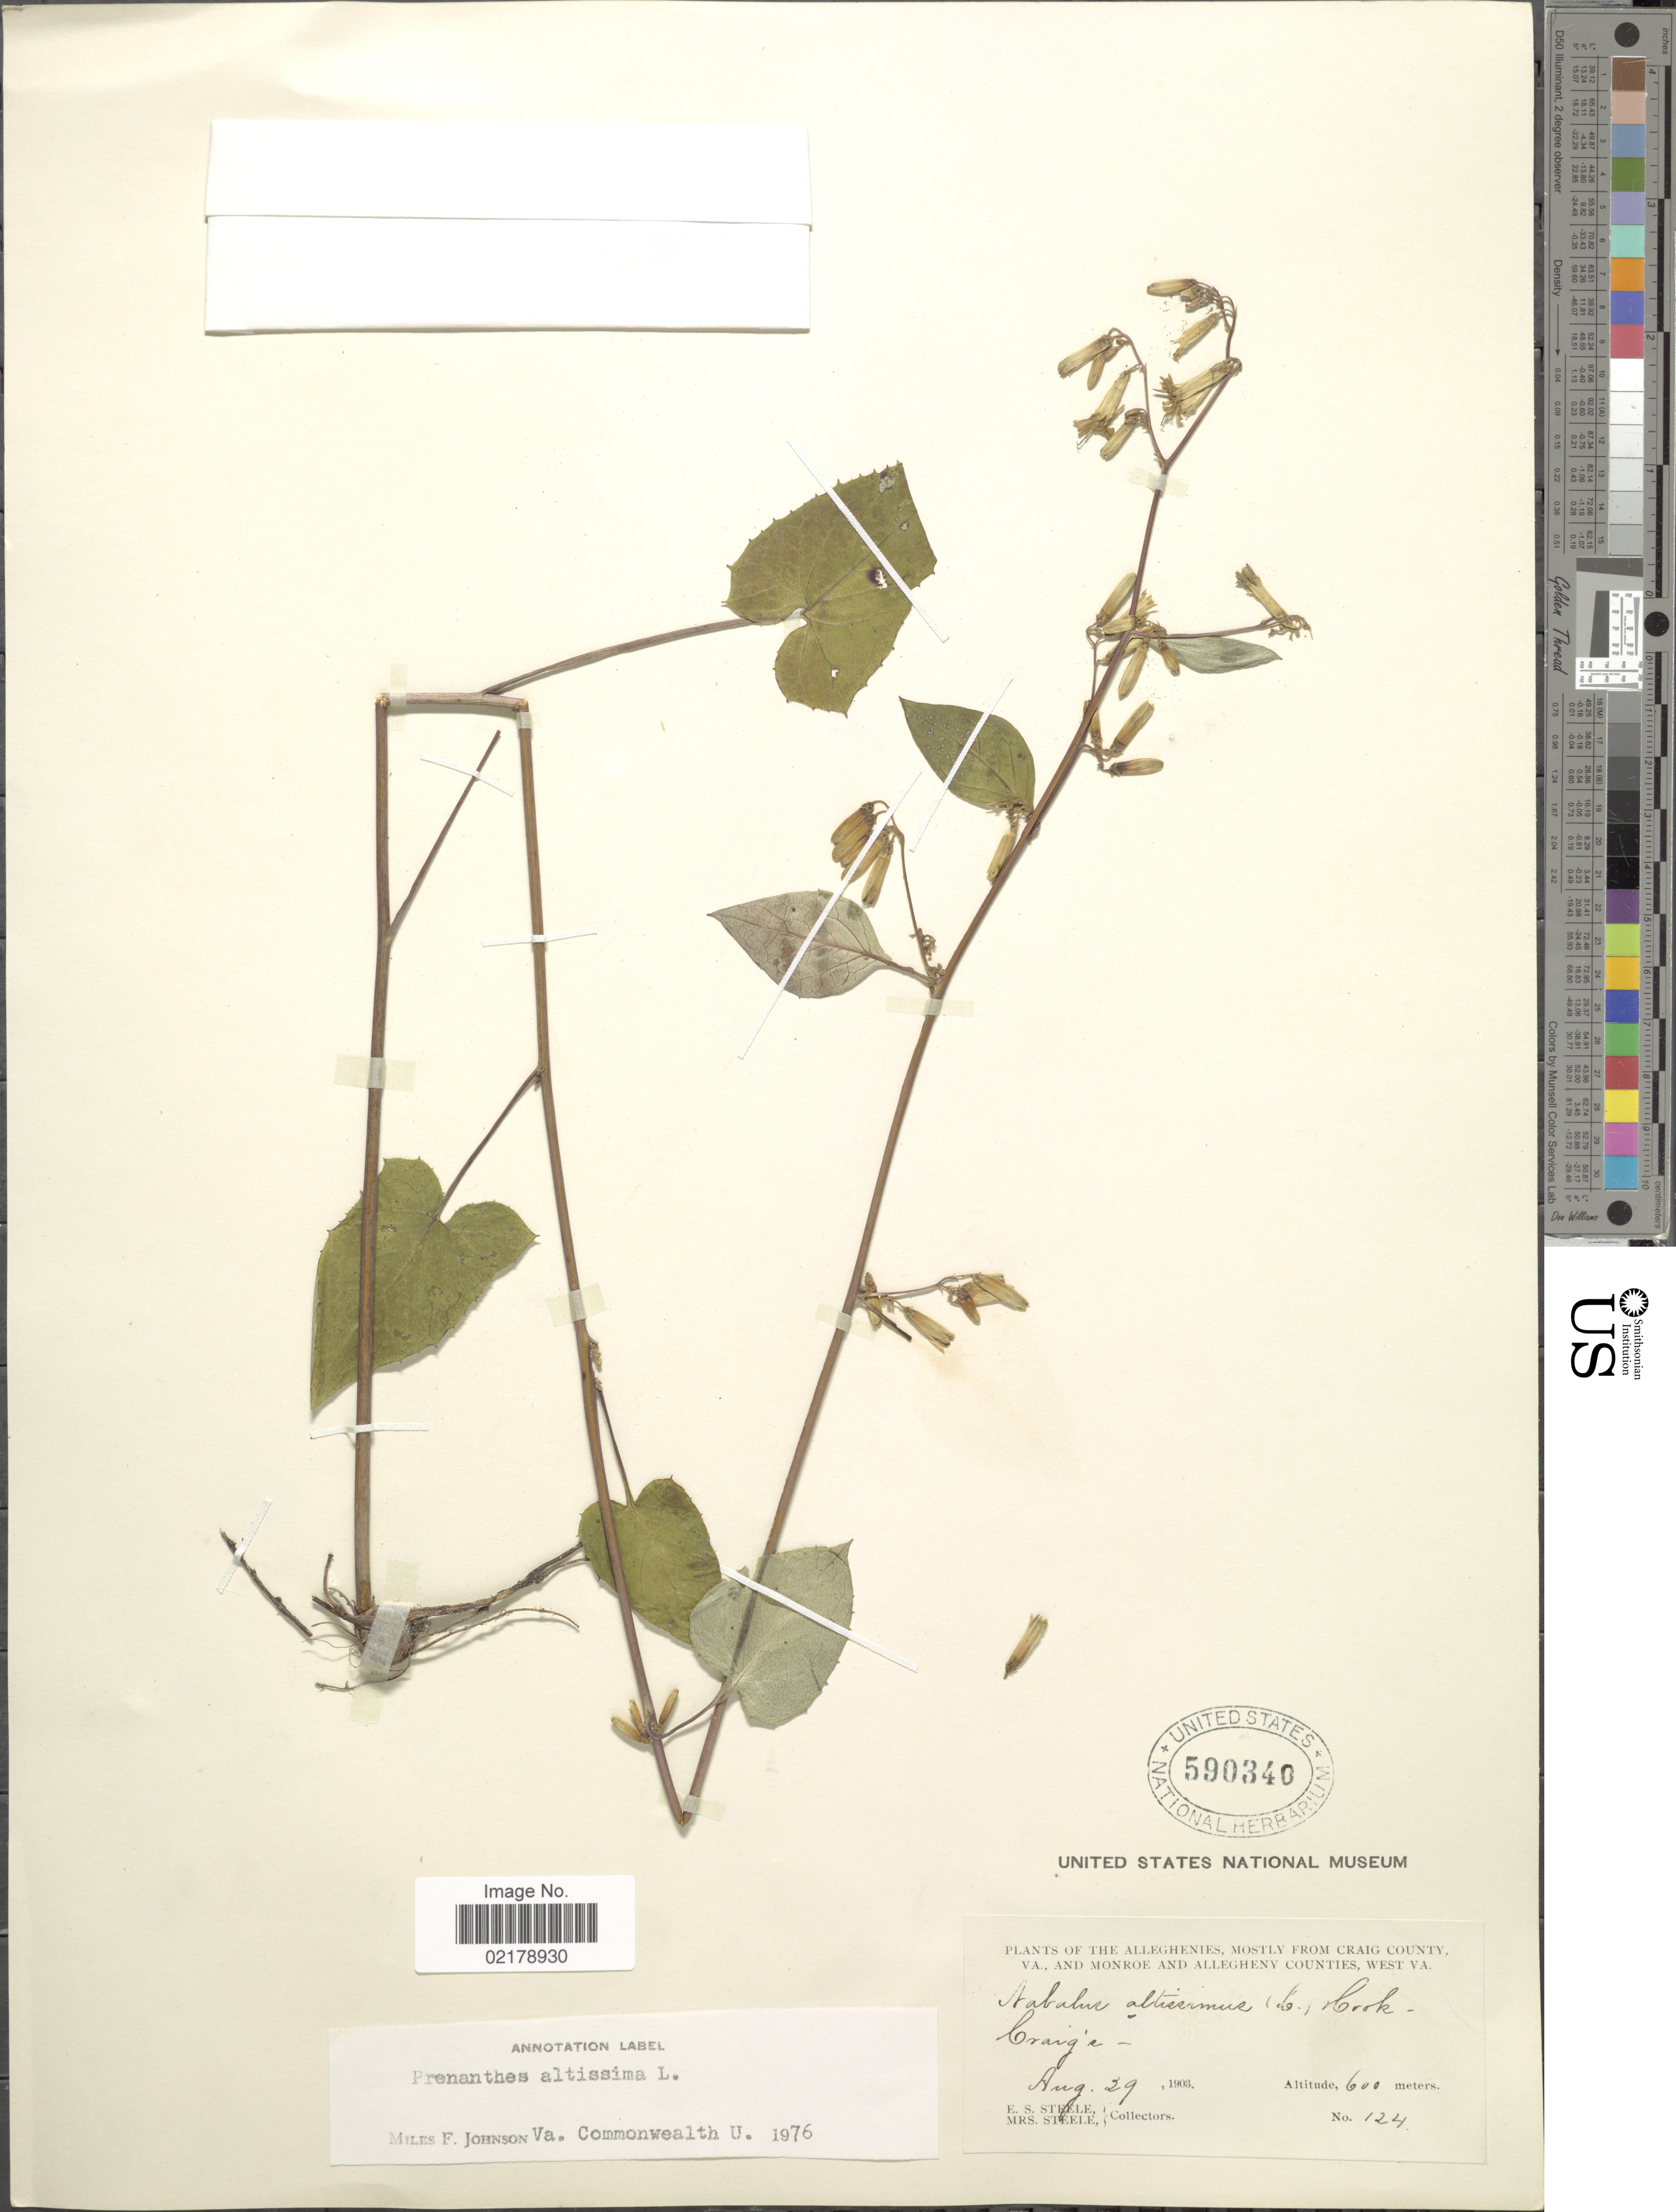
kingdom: Plantae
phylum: Tracheophyta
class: Magnoliopsida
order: Asterales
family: Asteraceae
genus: Nabalus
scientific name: Nabalus altissimus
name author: (L.) Hook.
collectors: E. Steele & Mrs. E. S. Steele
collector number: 124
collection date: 1903-08-29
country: United States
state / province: Virginia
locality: The Alleghenies, mostly from Craig County, VA, and Monroe and Allegheny Counties, West VA, Craig's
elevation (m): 600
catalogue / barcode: US 590340